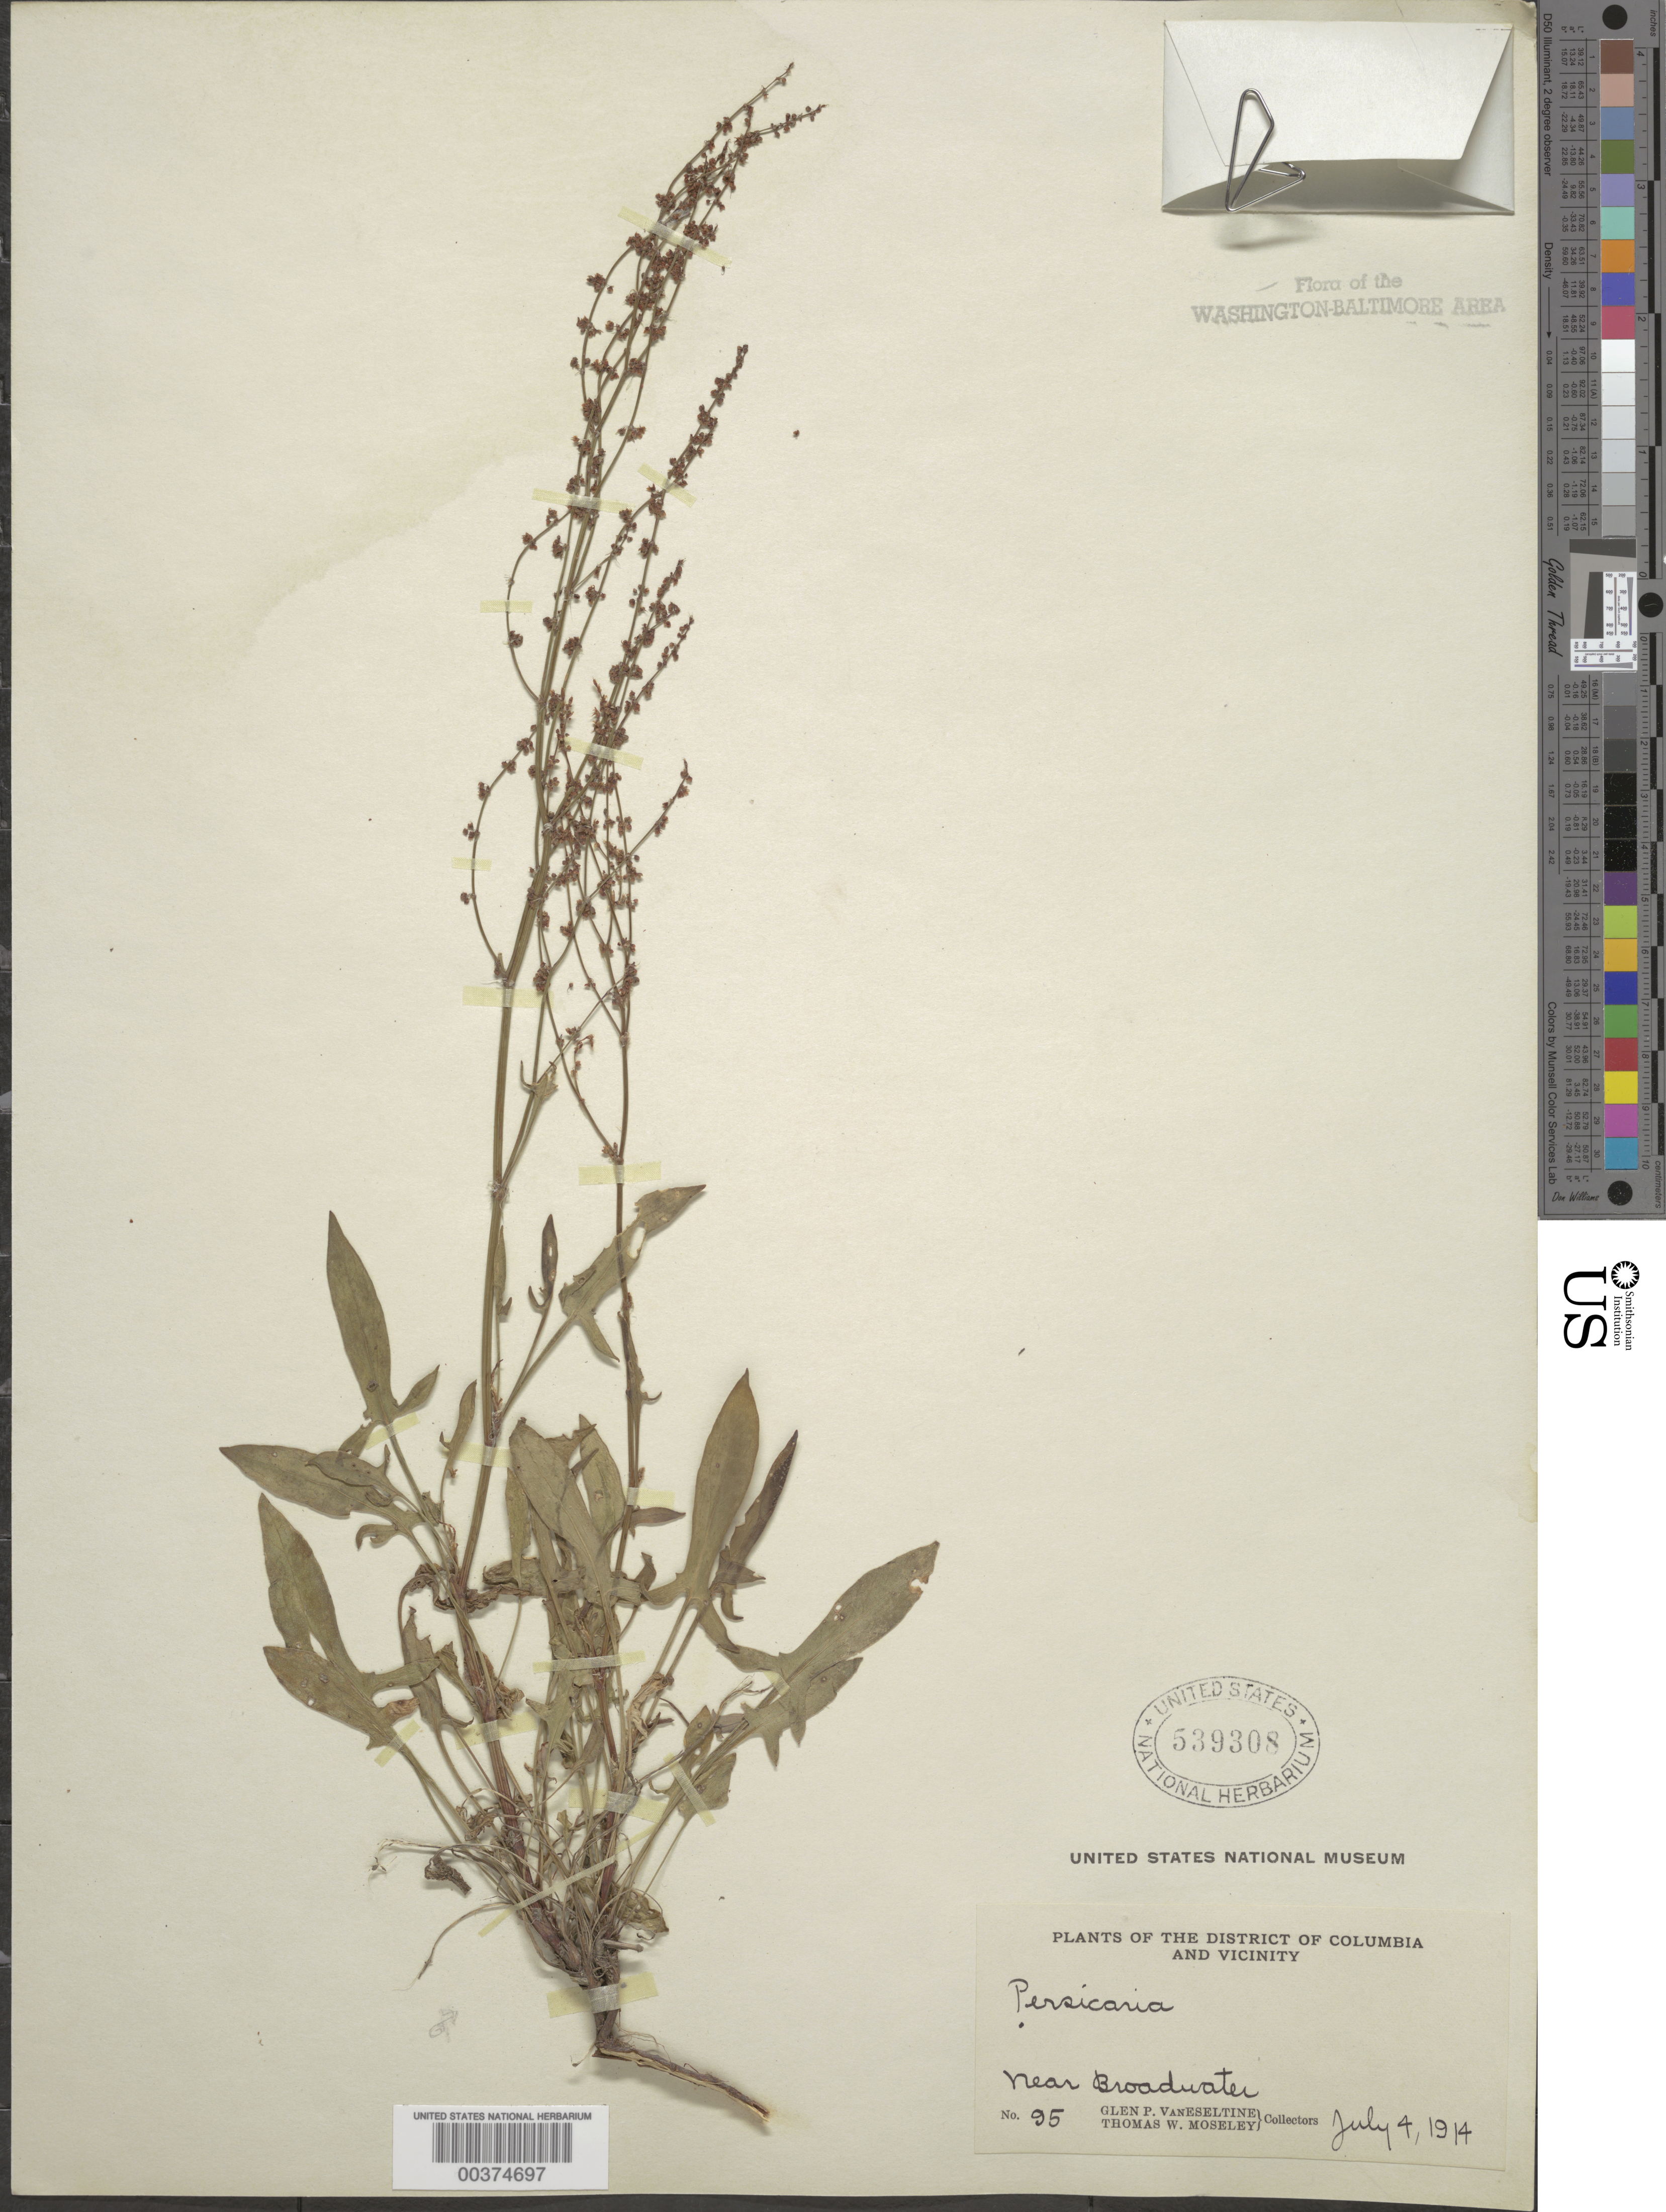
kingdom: Plantae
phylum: Tracheophyta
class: Magnoliopsida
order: Caryophyllales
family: Polygonaceae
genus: Rumex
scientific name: Rumex acetosella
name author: L.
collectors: G. P. Van Eseltine & T. Moseley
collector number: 95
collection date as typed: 04 Jul 1914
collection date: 1914-07-04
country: United States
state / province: Maryland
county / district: Montgomery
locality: Broadwater vicinity C. & O. Canal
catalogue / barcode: US 539308